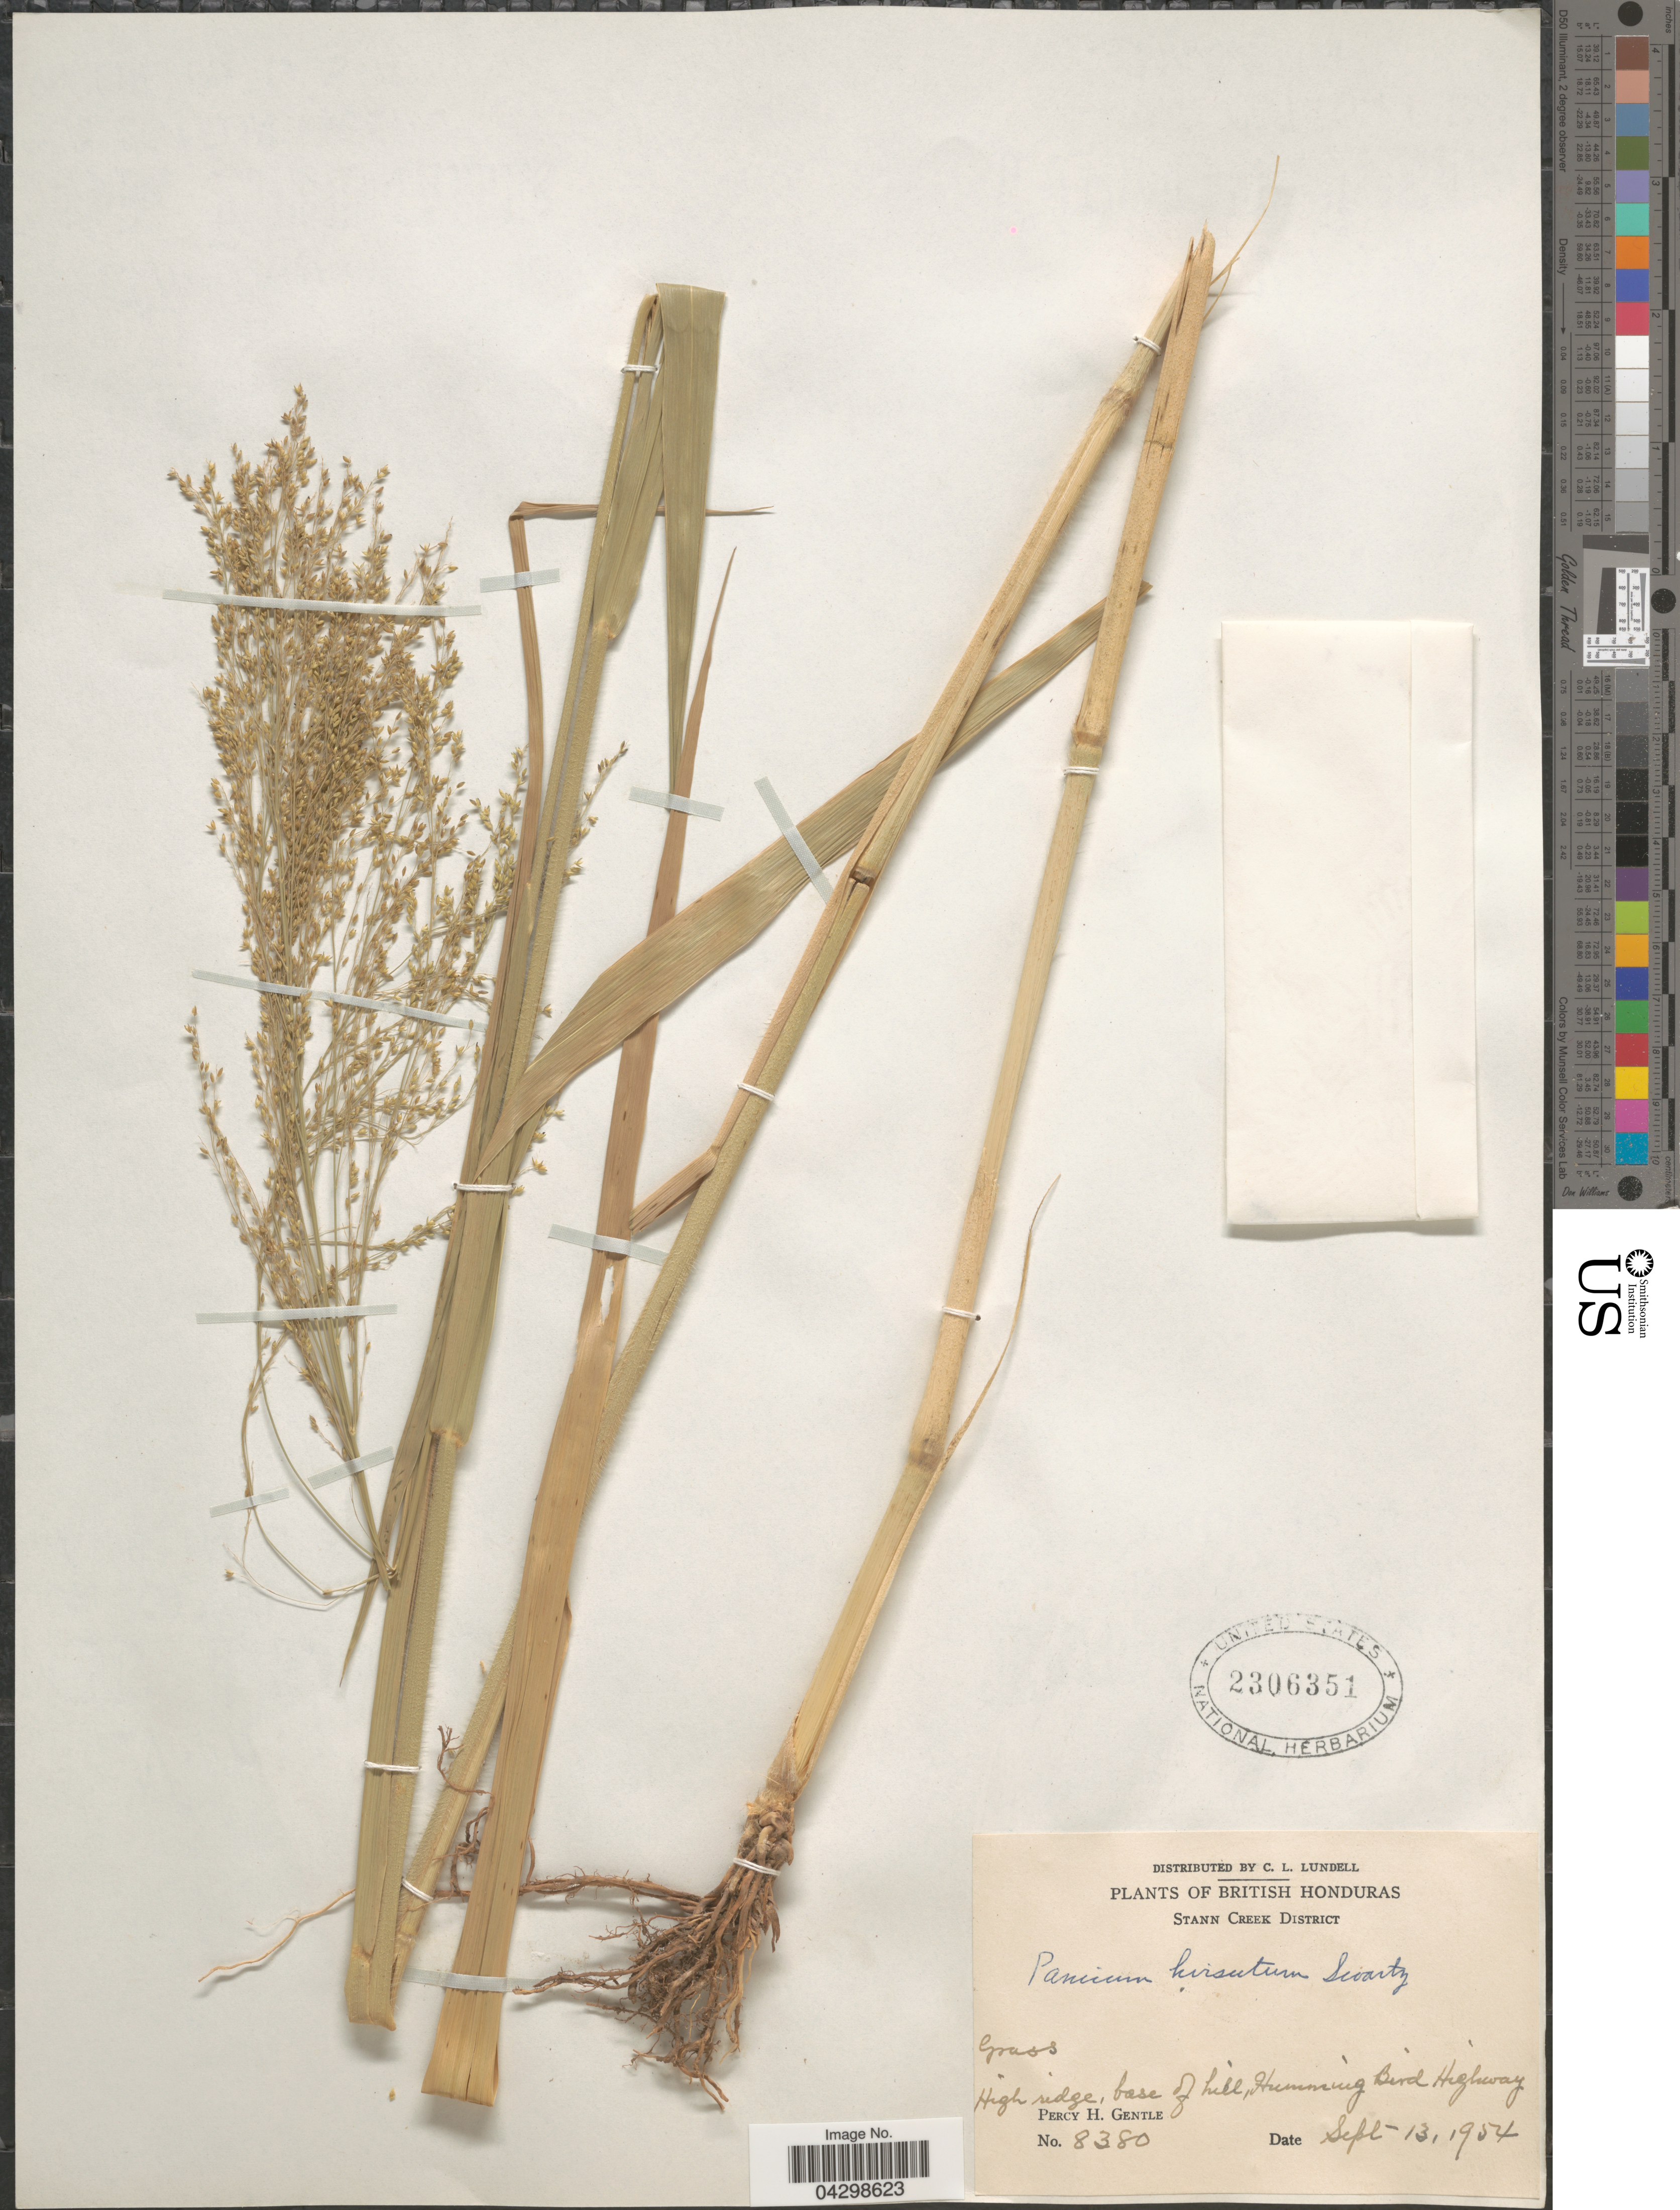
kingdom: Plantae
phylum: Tracheophyta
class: Liliopsida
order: Poales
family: Poaceae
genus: Panicum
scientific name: Panicum hirsutum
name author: Sw.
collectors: P. H. Gentle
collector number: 8380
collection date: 1954-09-13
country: Belize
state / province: Stann Creek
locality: British Honduras. Stann Creek District. High ridge, base of hill, Humming Bird Highway.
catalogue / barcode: US 2306351